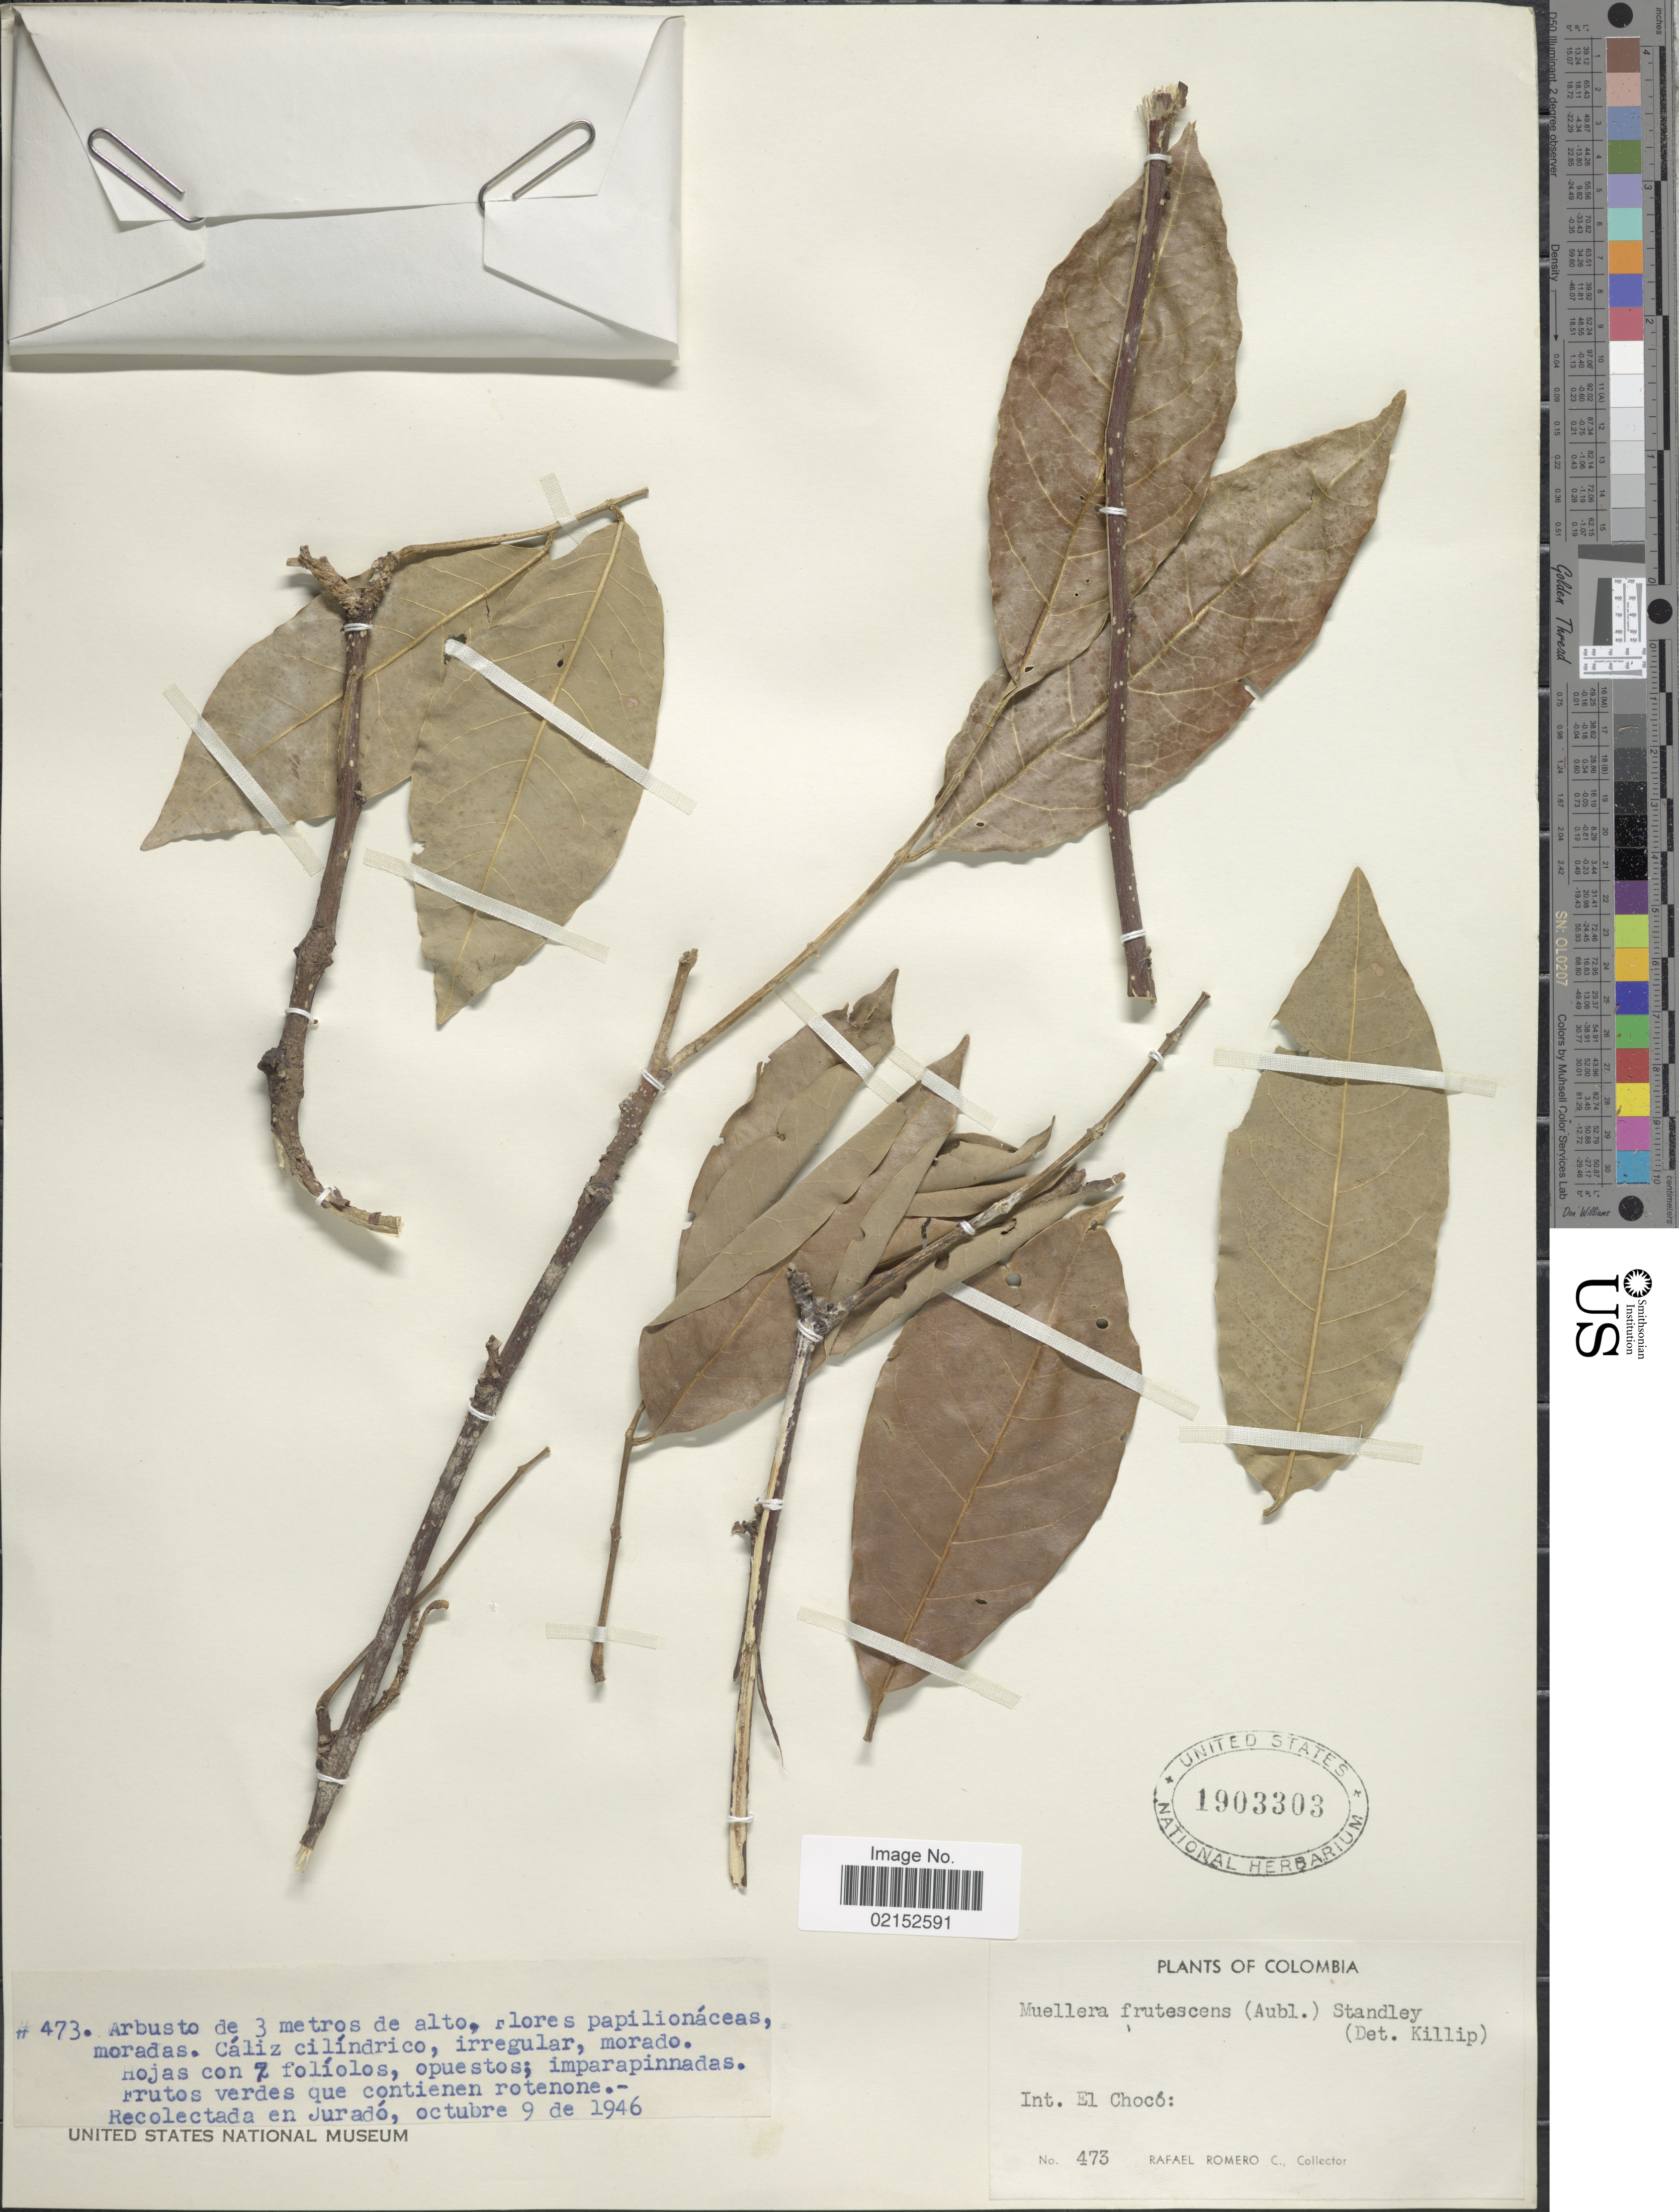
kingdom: Plantae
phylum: Tracheophyta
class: Magnoliopsida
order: Fabales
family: Fabaceae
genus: Muellera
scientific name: Muellera frutescens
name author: (Aubl.) Standl.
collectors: R. Romero Castañeda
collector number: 473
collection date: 1946-10-09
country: Colombia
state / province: Chocó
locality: Int. El Choco. En Jurado [unsure placement]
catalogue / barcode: US 1903303